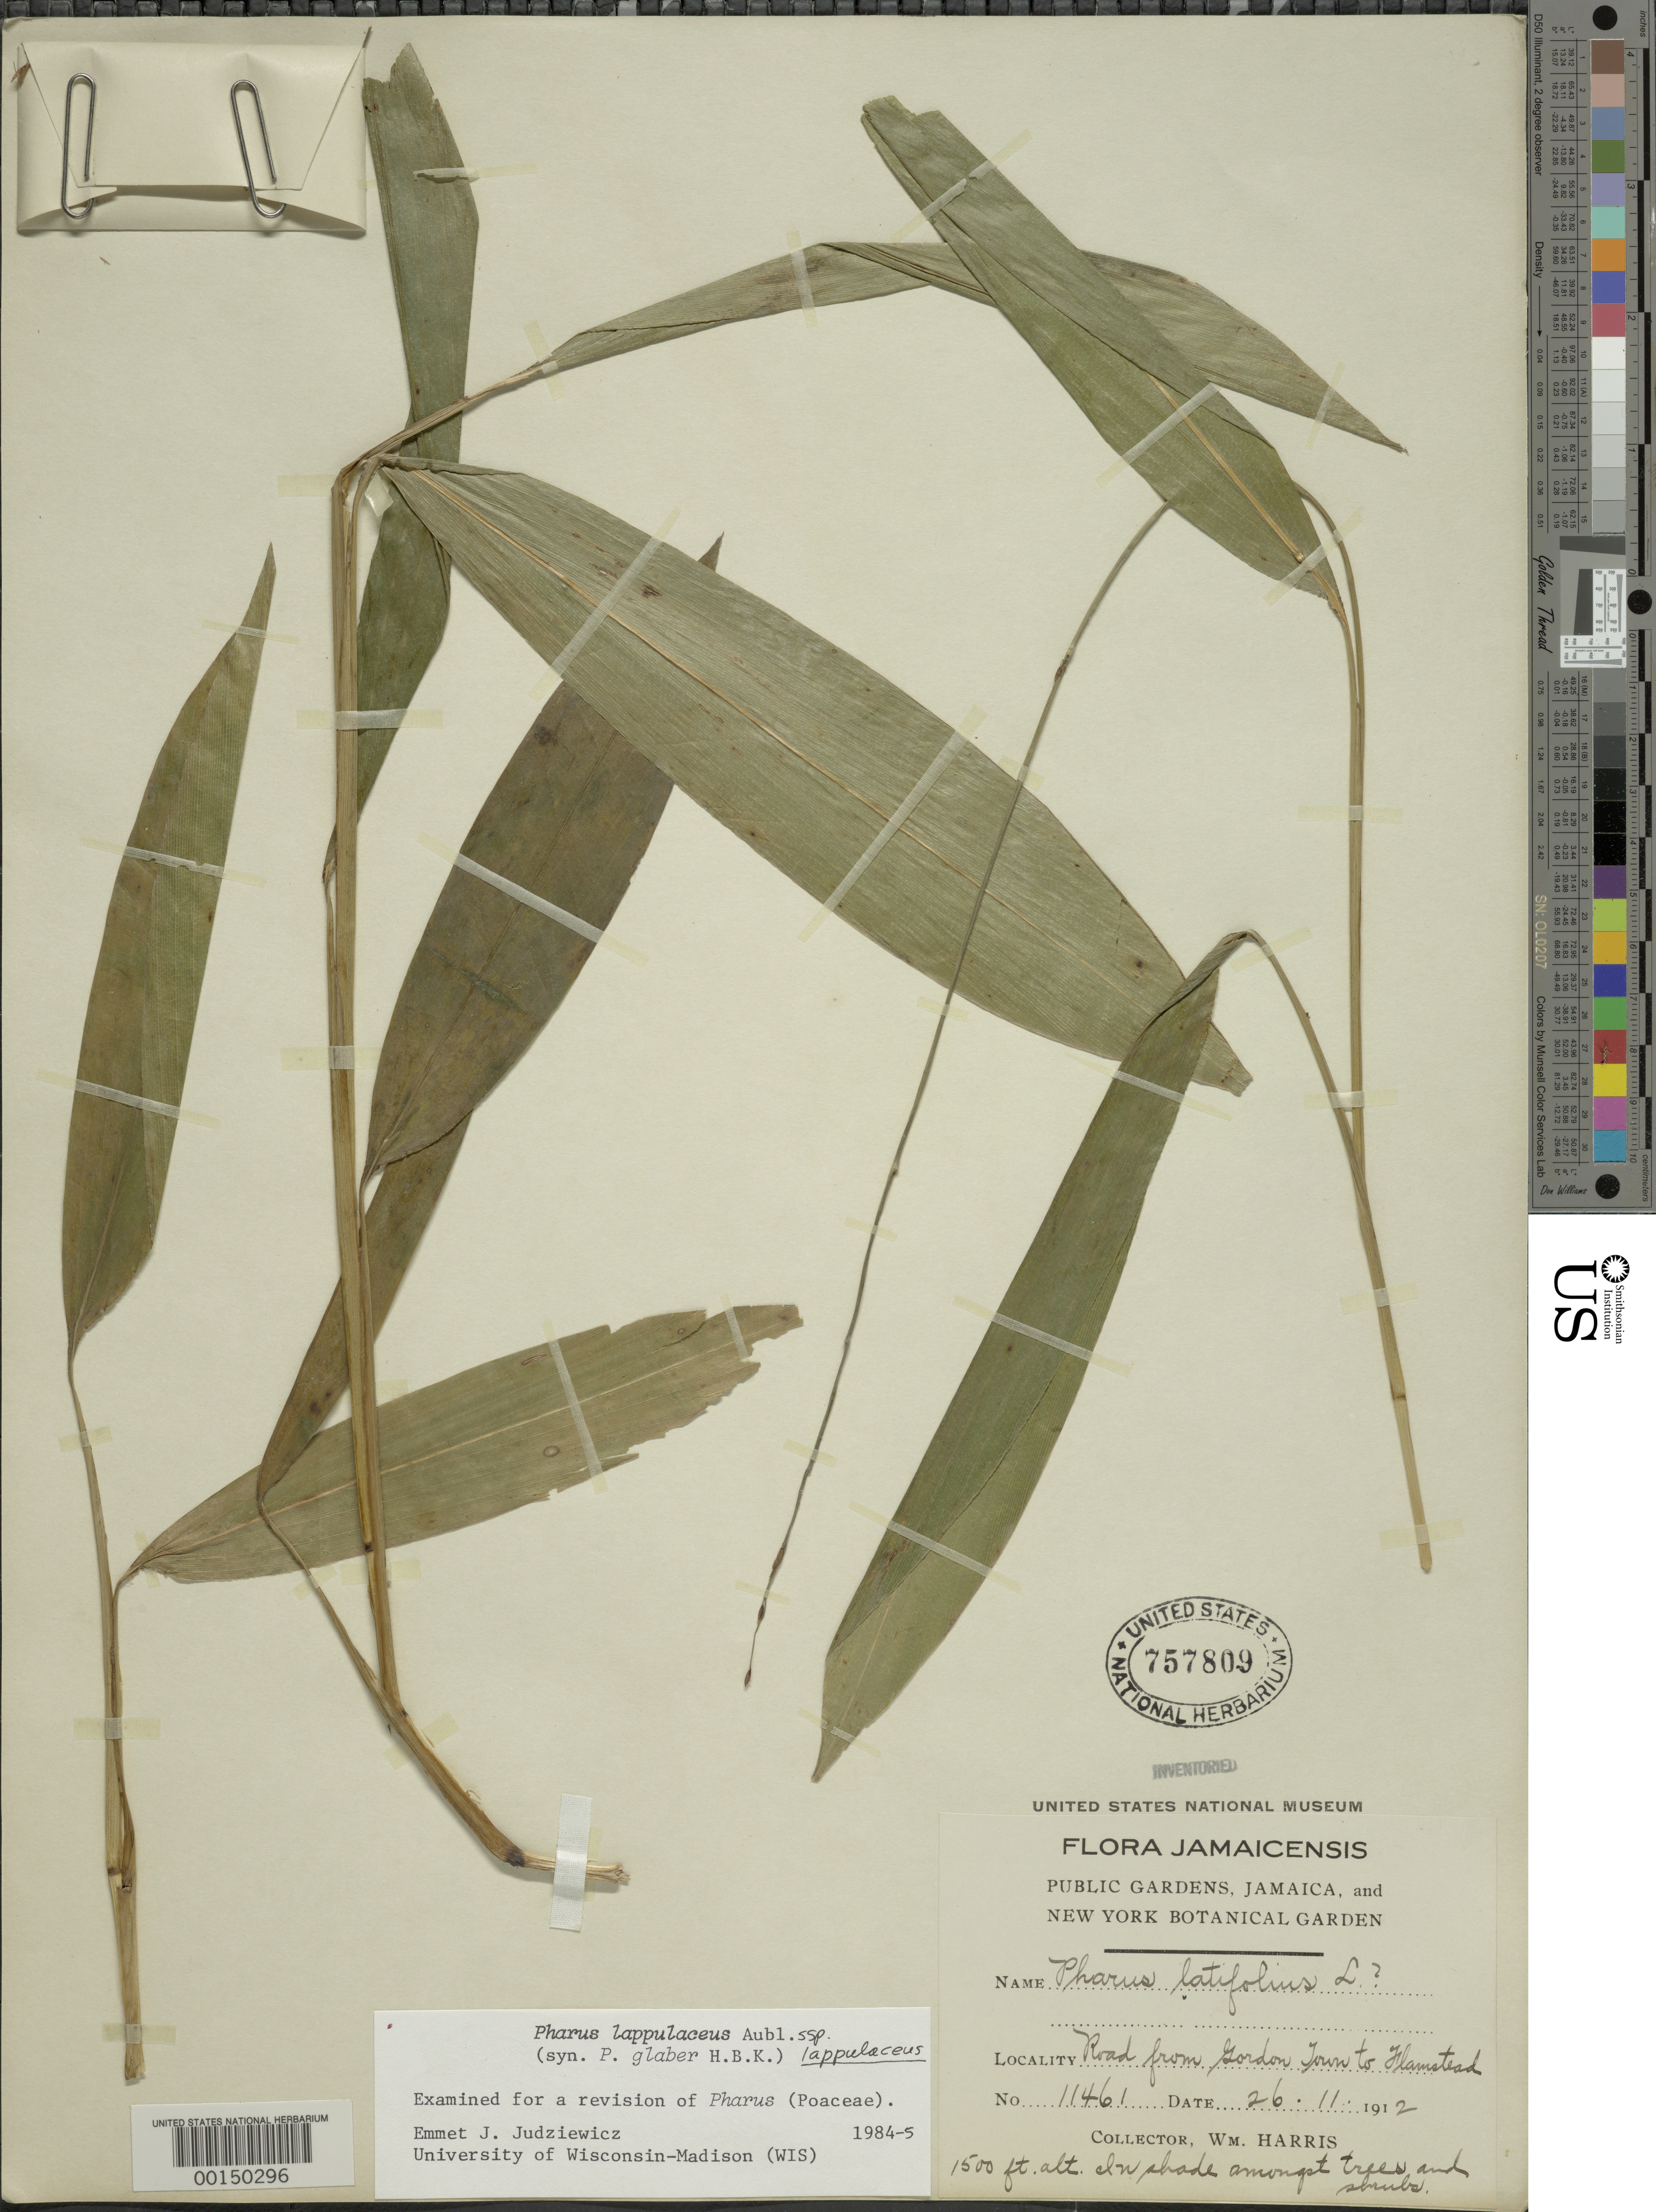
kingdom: Plantae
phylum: Tracheophyta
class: Liliopsida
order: Poales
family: Poaceae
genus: Pharus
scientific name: Pharus lappulaceus subsp. lappulaceus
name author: Aubl.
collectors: W. H. Harris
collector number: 11461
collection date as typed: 26 Nov 1912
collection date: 1912-11-26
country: Jamaica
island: Greater Antilles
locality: Gordon town/flamstead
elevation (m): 458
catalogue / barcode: US 757809